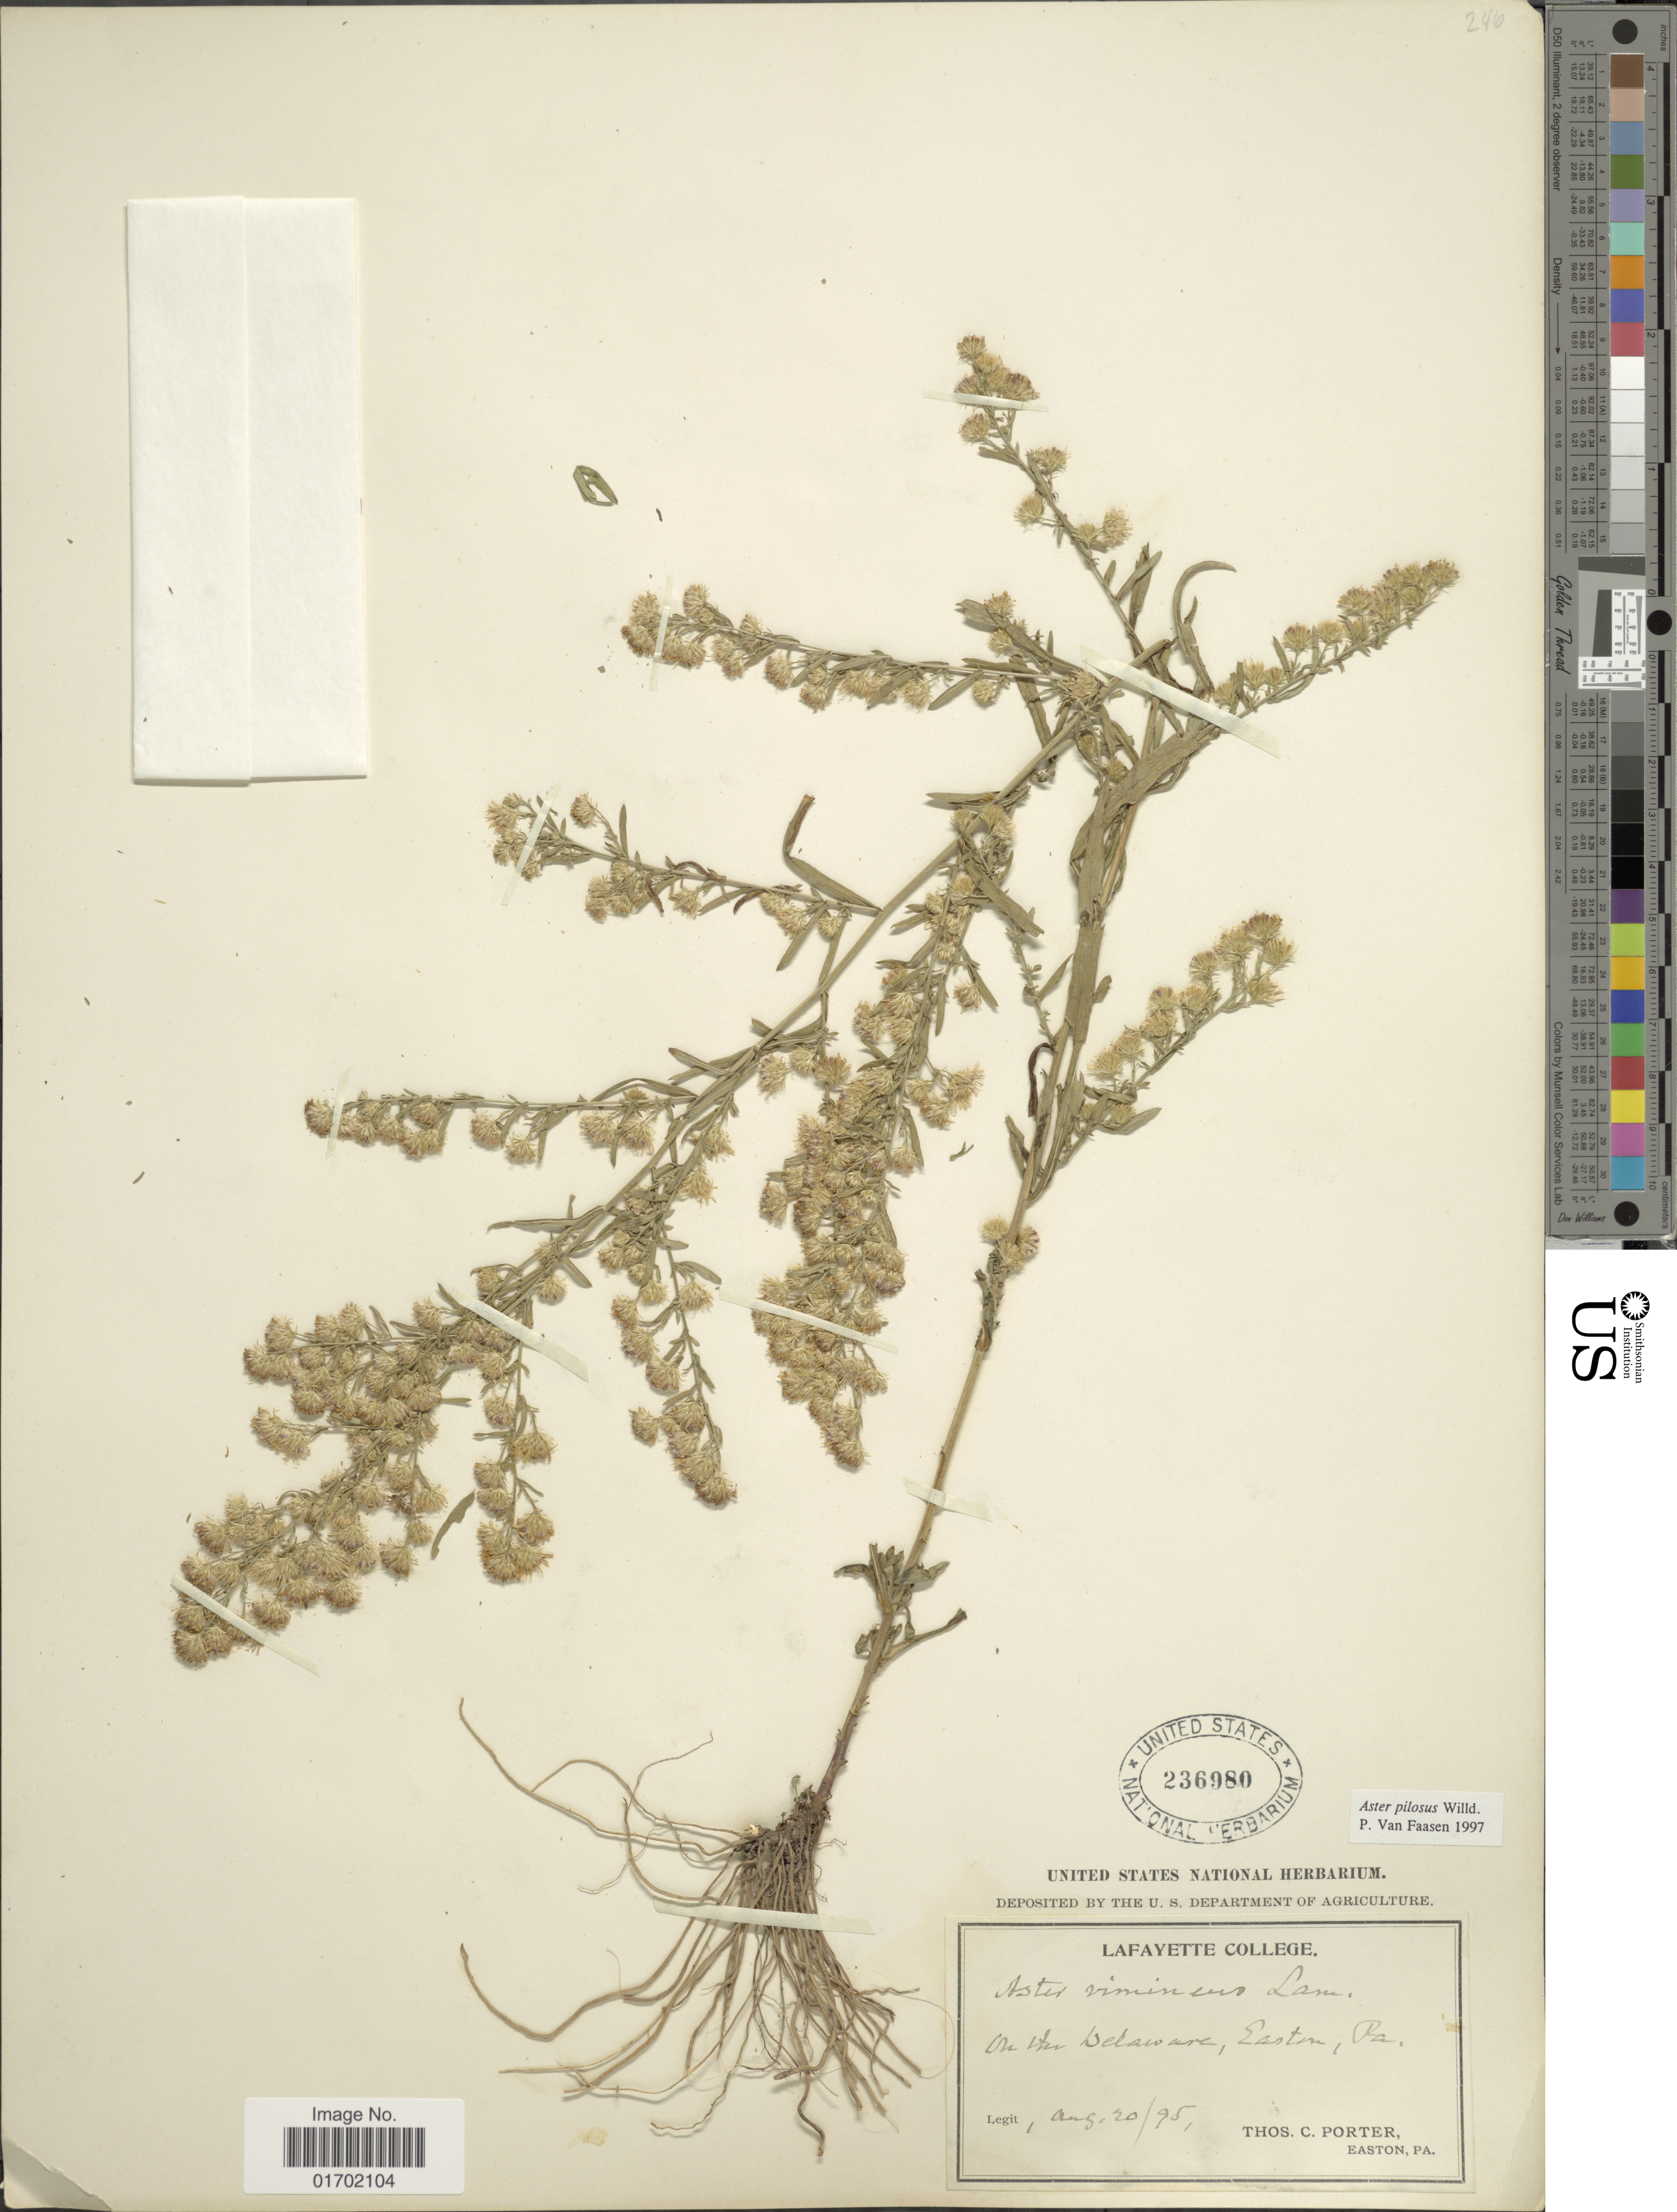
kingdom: Plantae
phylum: Tracheophyta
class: Magnoliopsida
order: Asterales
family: Asteraceae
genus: Symphyotrichum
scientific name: Symphyotrichum pilosum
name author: (Willd.) G.L. Nesom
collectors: T. C. Porter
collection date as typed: Transcribed d/m/y: 20/8/95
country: United States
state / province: Pennsylvania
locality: On the Delaware, Easton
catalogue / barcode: US 236980